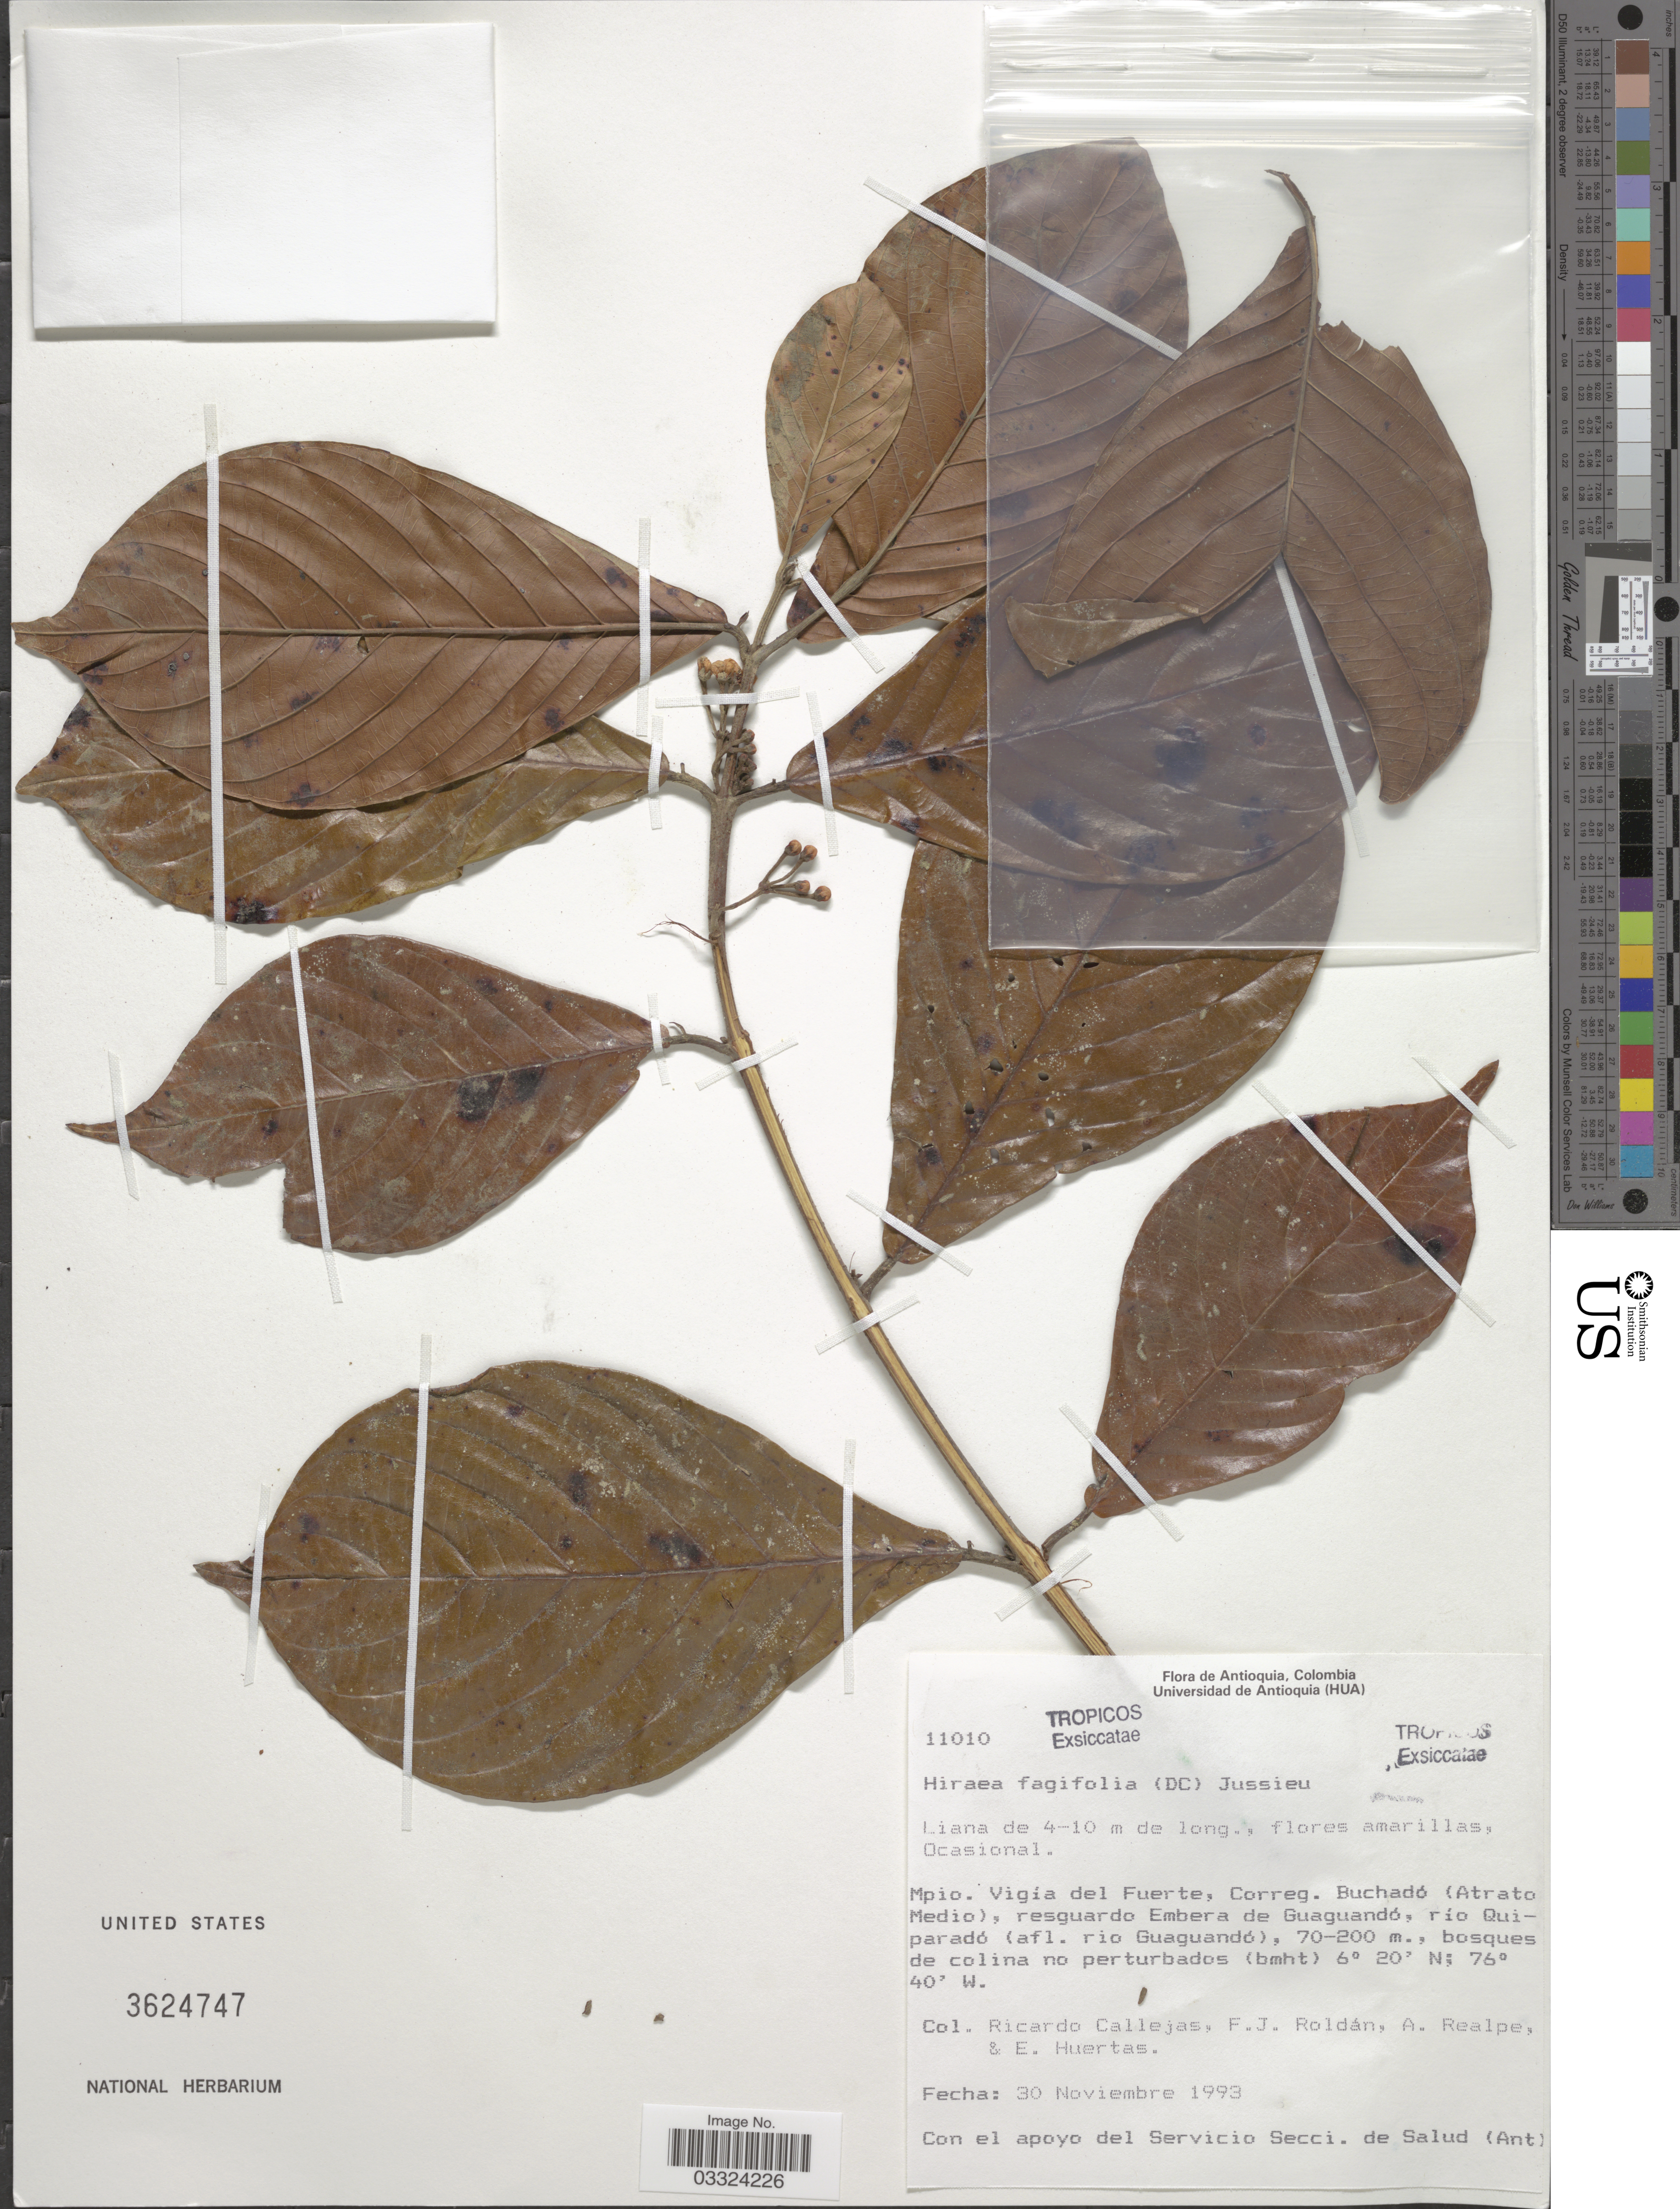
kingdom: Plantae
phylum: Tracheophyta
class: Magnoliopsida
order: Malpighiales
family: Malpighiaceae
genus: Hiraea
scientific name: Hiraea fagifolia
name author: (DC.) A. Juss.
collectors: R. Callejas, F. J. Roldán, A. Realpe & E. Huertas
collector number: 11010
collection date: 1993-11-30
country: Colombia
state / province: Antioquia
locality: Mpio. Vigia del Fuerte, Correg. Buchadó (Atrato Medio), resguardo Embera de Guaguandó, río Quiparadó (afl. rio Guaguandó).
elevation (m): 70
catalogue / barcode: US 3624747